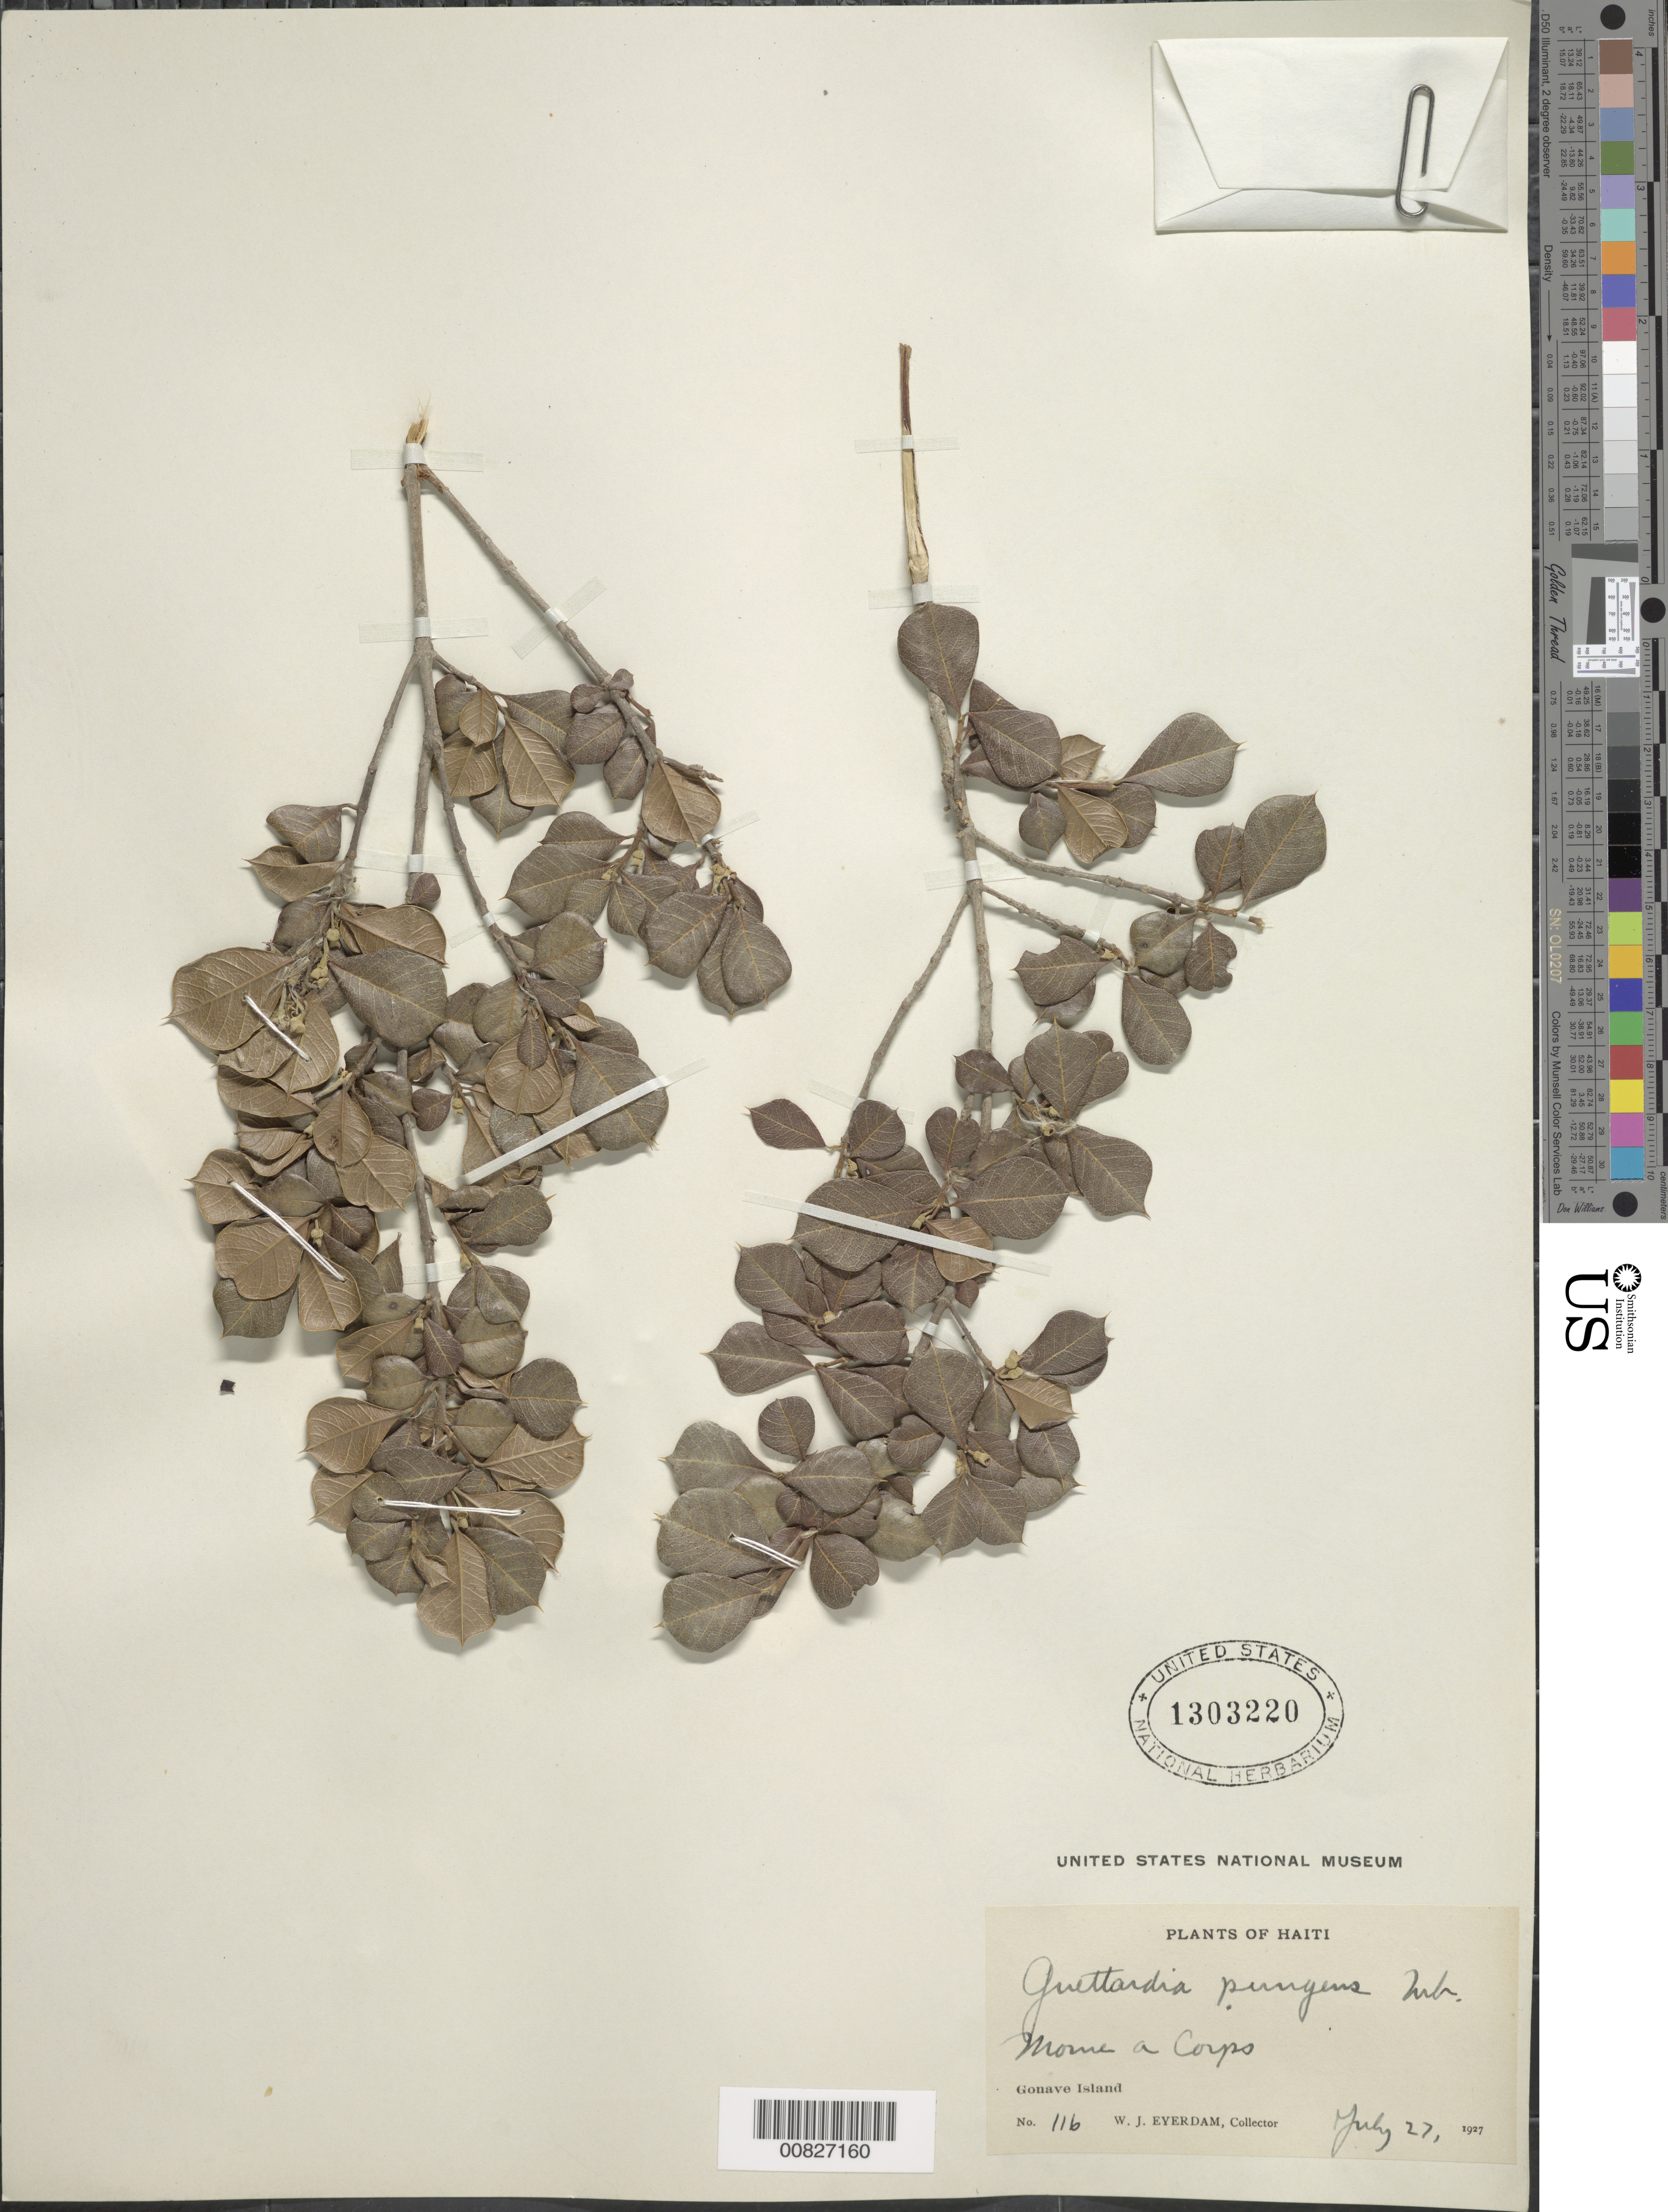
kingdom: Plantae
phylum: Tracheophyta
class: Magnoliopsida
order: Gentianales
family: Rubiaceae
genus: Guettarda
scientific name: Guettarda pungens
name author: Urb.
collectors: W. J. Eyerdam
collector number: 116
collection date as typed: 27 Jul 1927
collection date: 1927-07-27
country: Haiti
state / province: Ouest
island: Île de la Gonâve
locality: Morne a Corps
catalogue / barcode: US 1303220